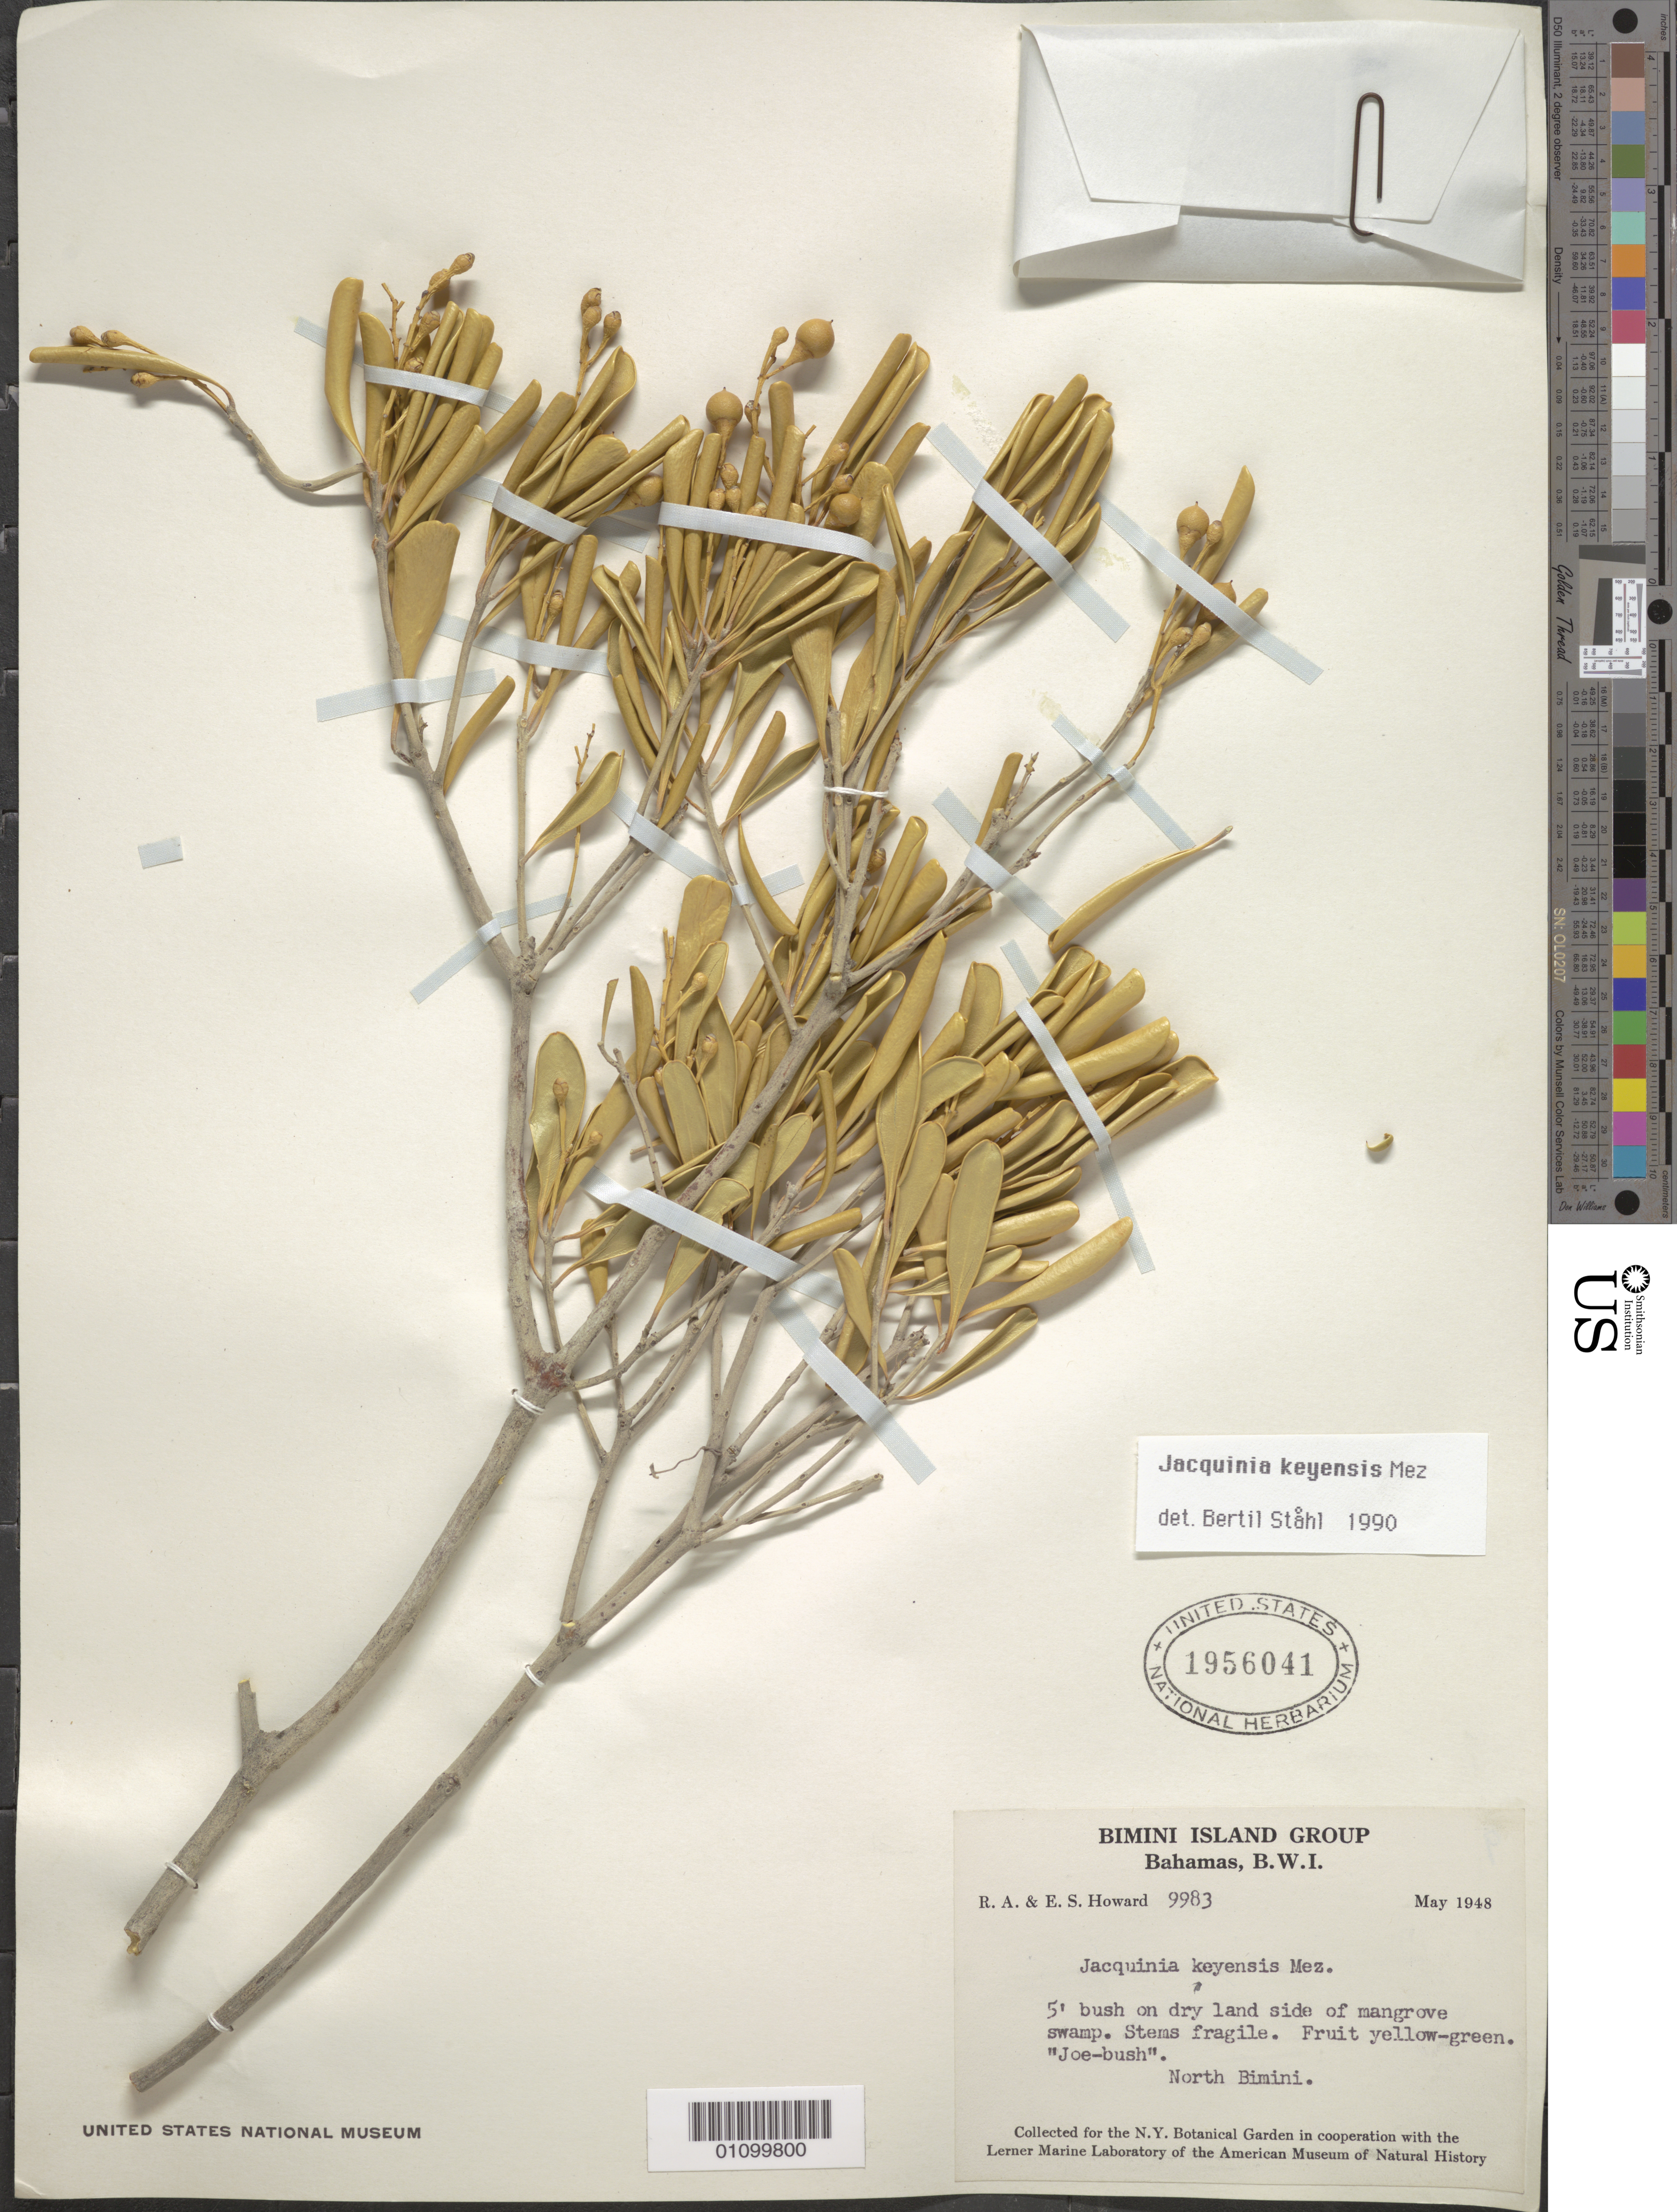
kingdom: Plantae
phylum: Tracheophyta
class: Magnoliopsida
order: Ericales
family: Primulaceae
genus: Jacquinia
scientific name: Jacquinia keyensis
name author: Mez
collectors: R. A. Howard & E. S. Howard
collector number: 9983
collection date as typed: May 1948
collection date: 1948-05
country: Bahamas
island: Bimini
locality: On dry side of mangrove swamp. North Bimini.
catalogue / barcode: US 1956041